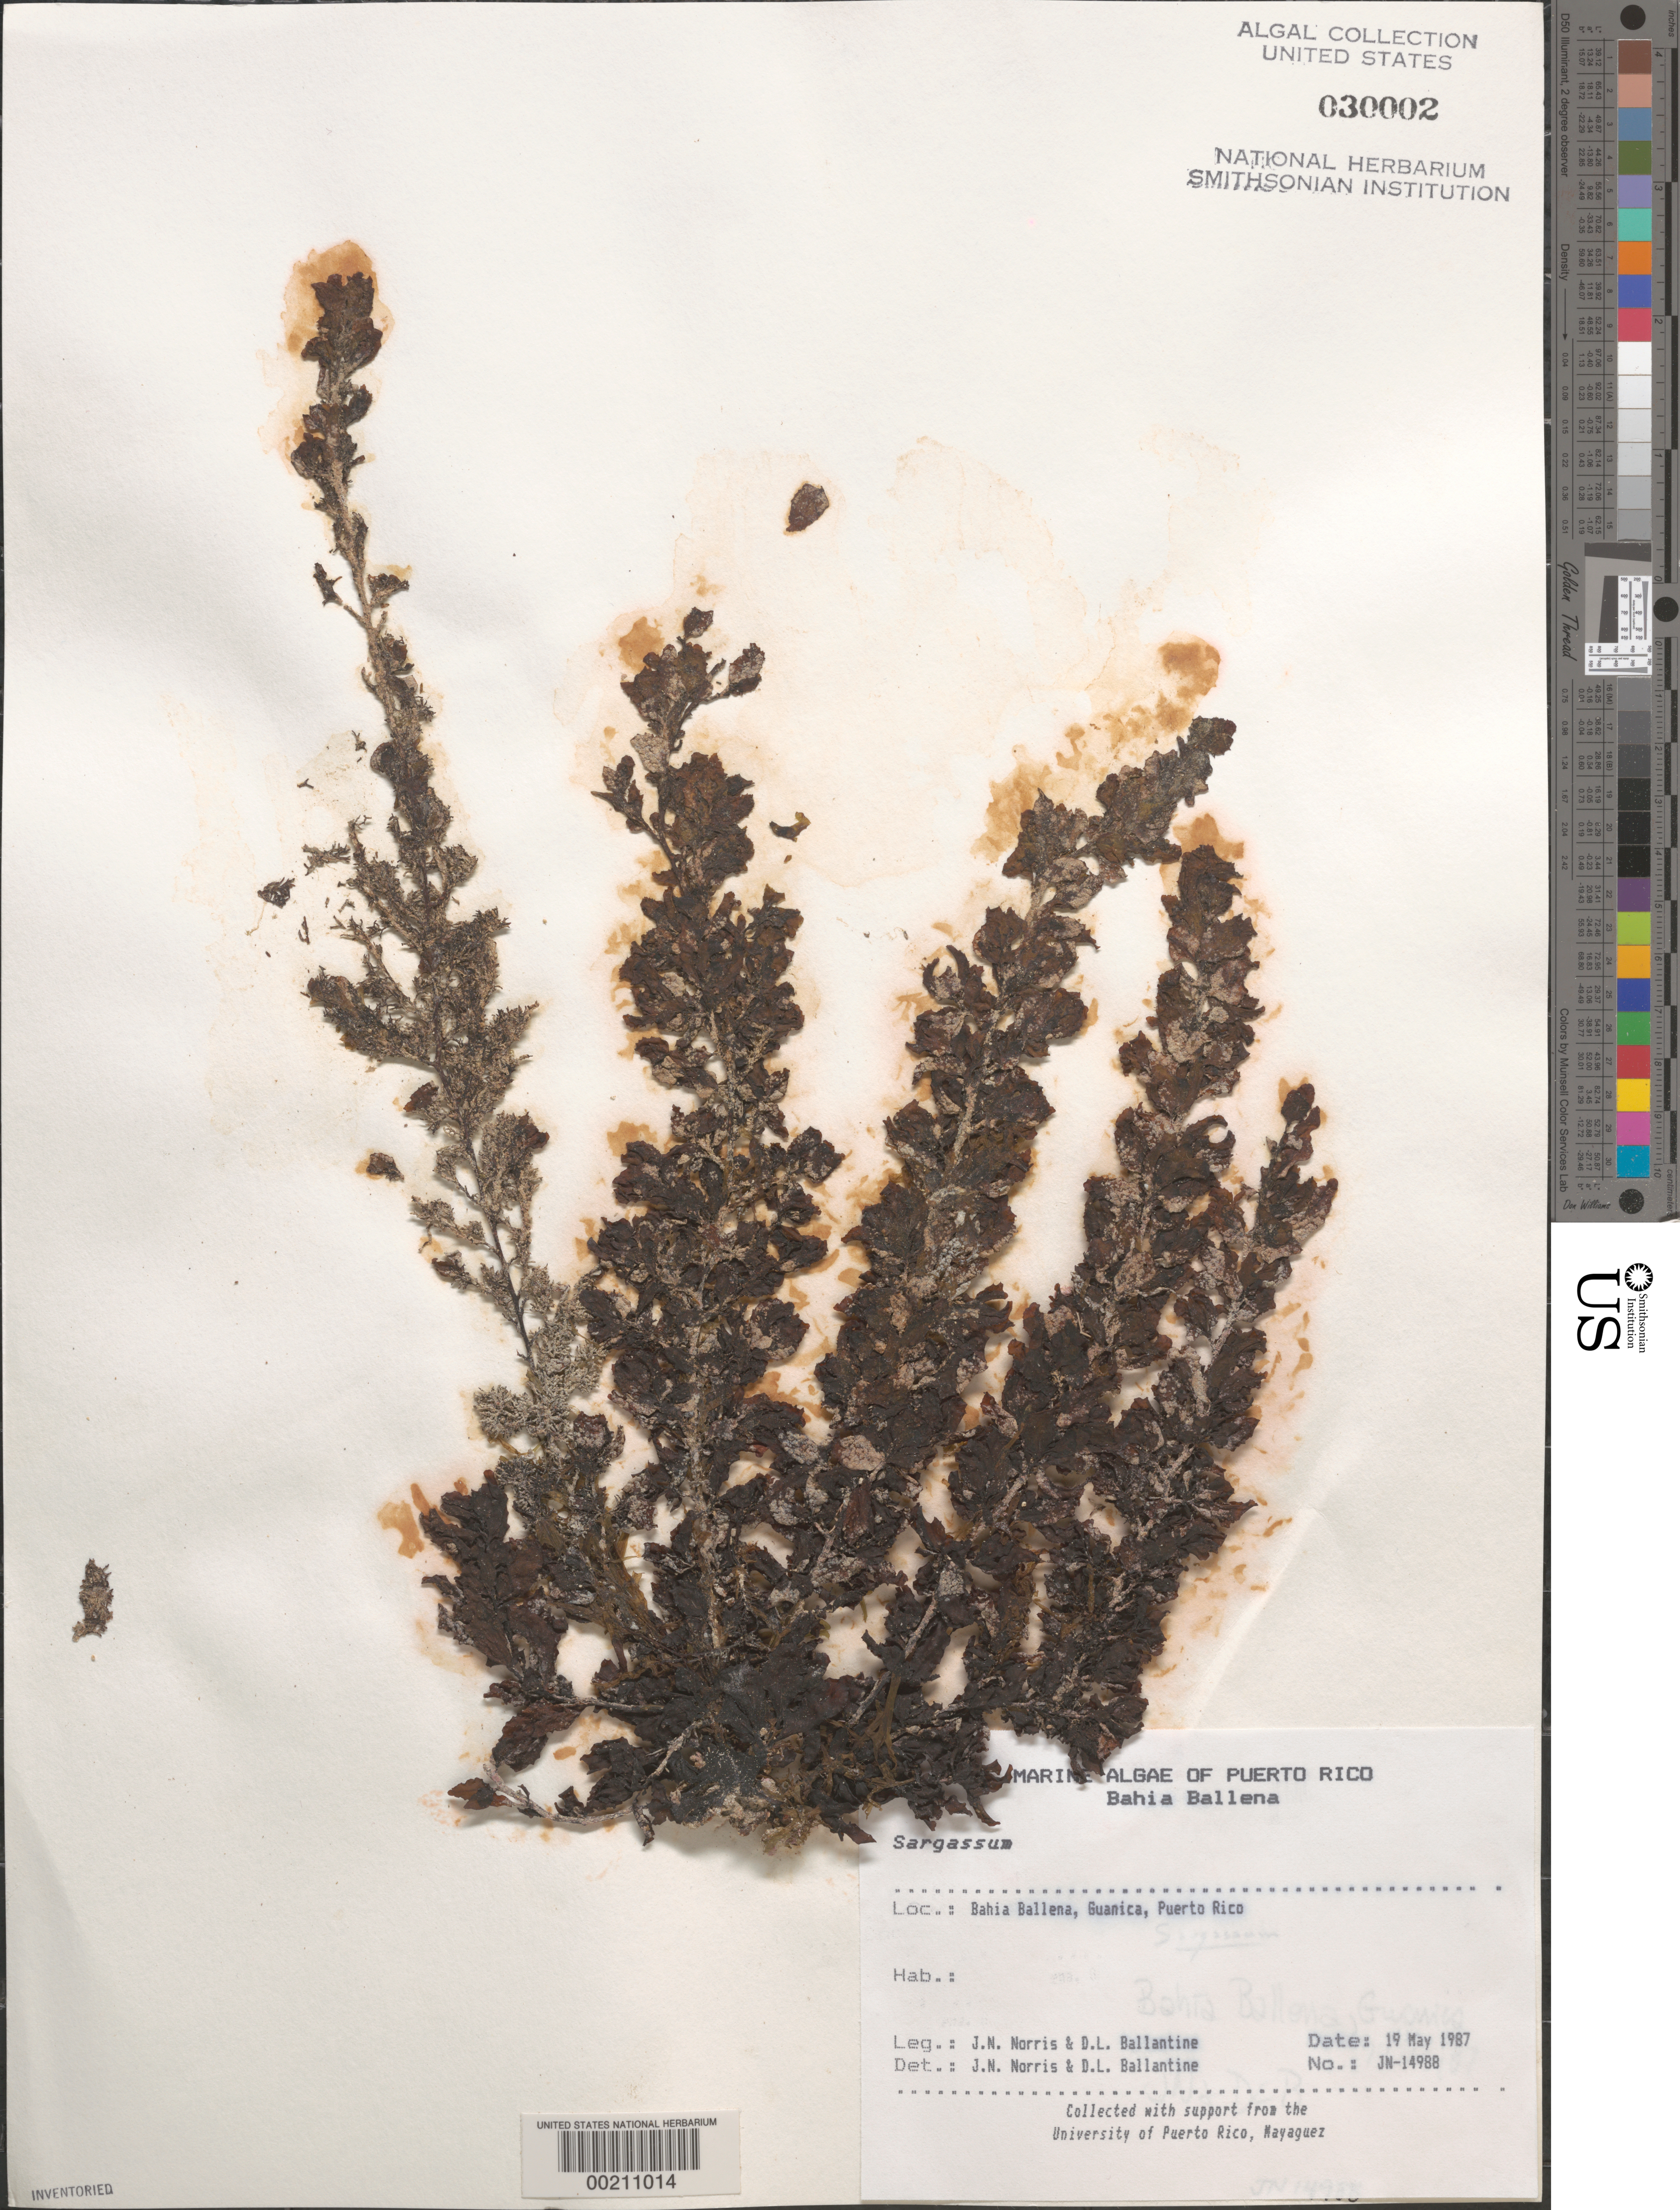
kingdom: Chromista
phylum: Ochrophyta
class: Phaeophyceae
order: Fucales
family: Sargassaceae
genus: Sargassum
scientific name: Sargassum sp.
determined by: Norris, J. N.; Ballantine, D. L.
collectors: J. N. Norris & D.L. Ballantine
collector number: JN-14988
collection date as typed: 19 May 1987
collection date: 1987-05-19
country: Puerto Rico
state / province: Guanica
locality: Bahia Ballena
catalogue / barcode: US 30002